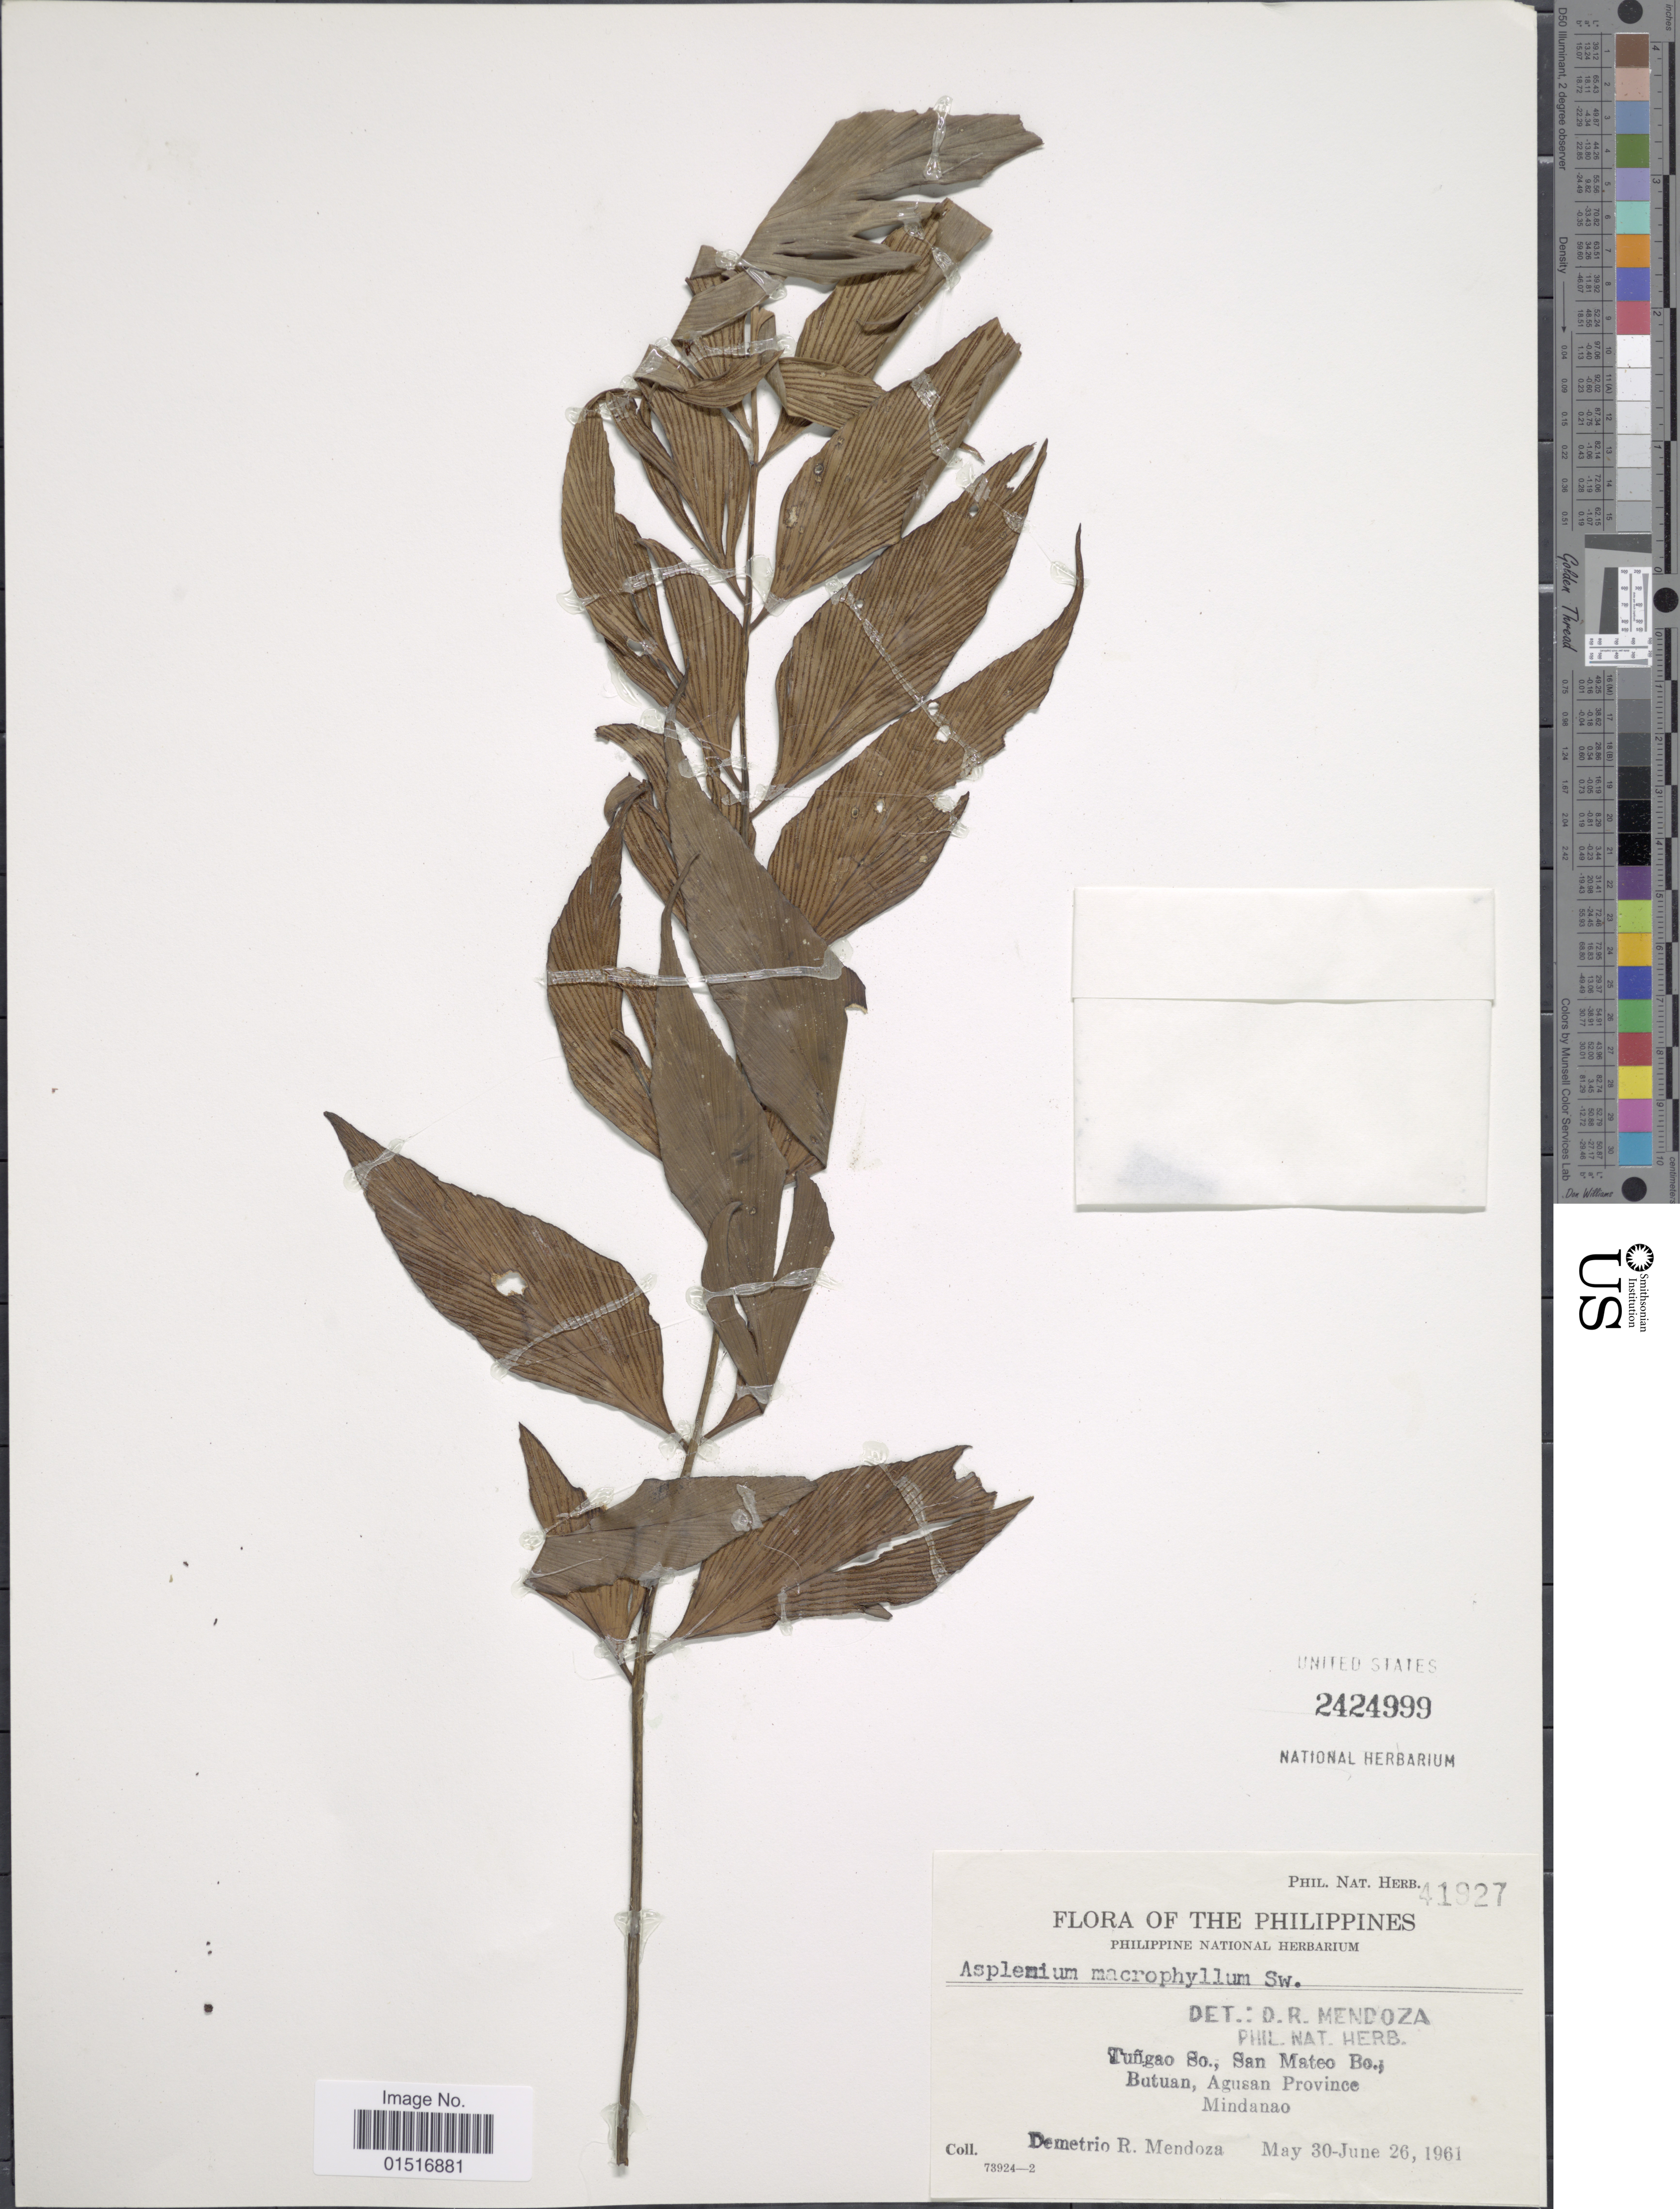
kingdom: Plantae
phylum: Tracheophyta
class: Polypodiopsida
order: Polypodiales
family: Aspleniaceae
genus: Asplenium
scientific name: Asplenium polyodon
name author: G. Forst.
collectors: D. Mendoza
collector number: Phil. Nat. Herb. 41927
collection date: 1961-05-30/1961-06-26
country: Philippines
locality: Tufigao So., San Mateo Bo., Butuan, Agusan Province. Mindanao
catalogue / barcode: US 2424999